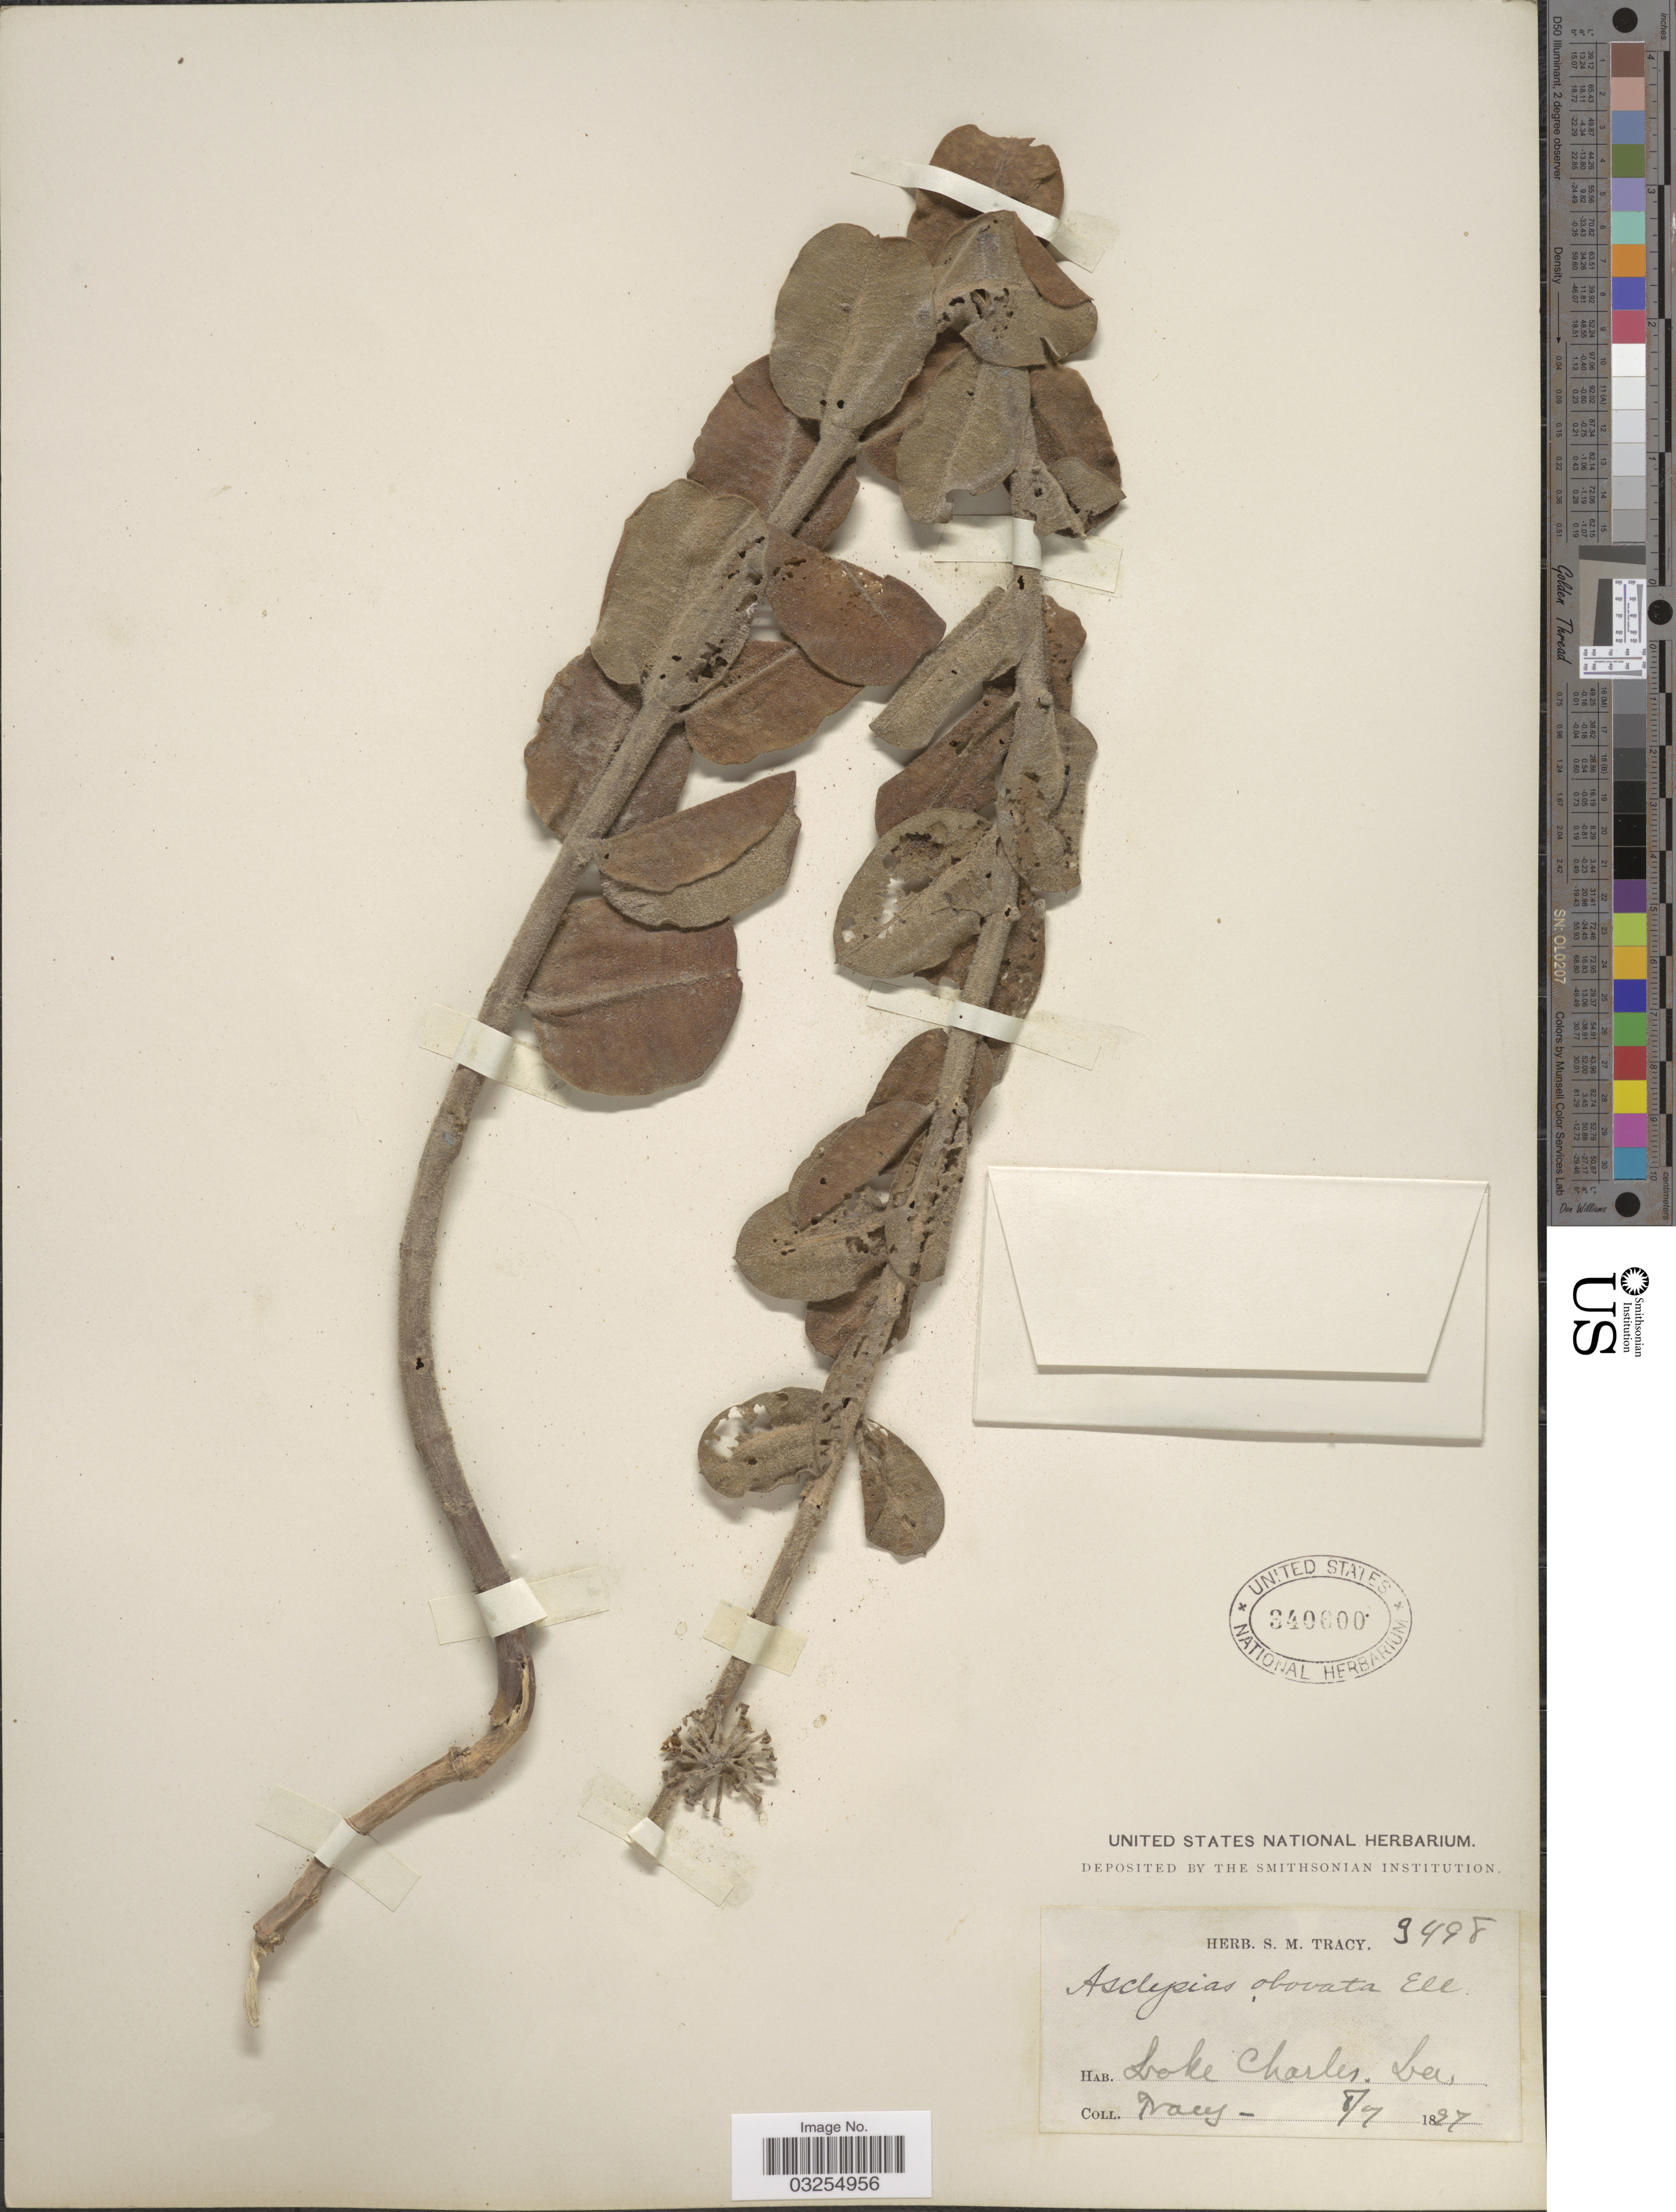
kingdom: Plantae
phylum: Tracheophyta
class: Magnoliopsida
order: Gentianales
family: Apocynaceae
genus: Asclepias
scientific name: Asclepias obovata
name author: Elliott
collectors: S. M. Tracy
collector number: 9498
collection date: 1897-08-07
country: United States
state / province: Louisiana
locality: Lake Charles.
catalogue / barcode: US 340600